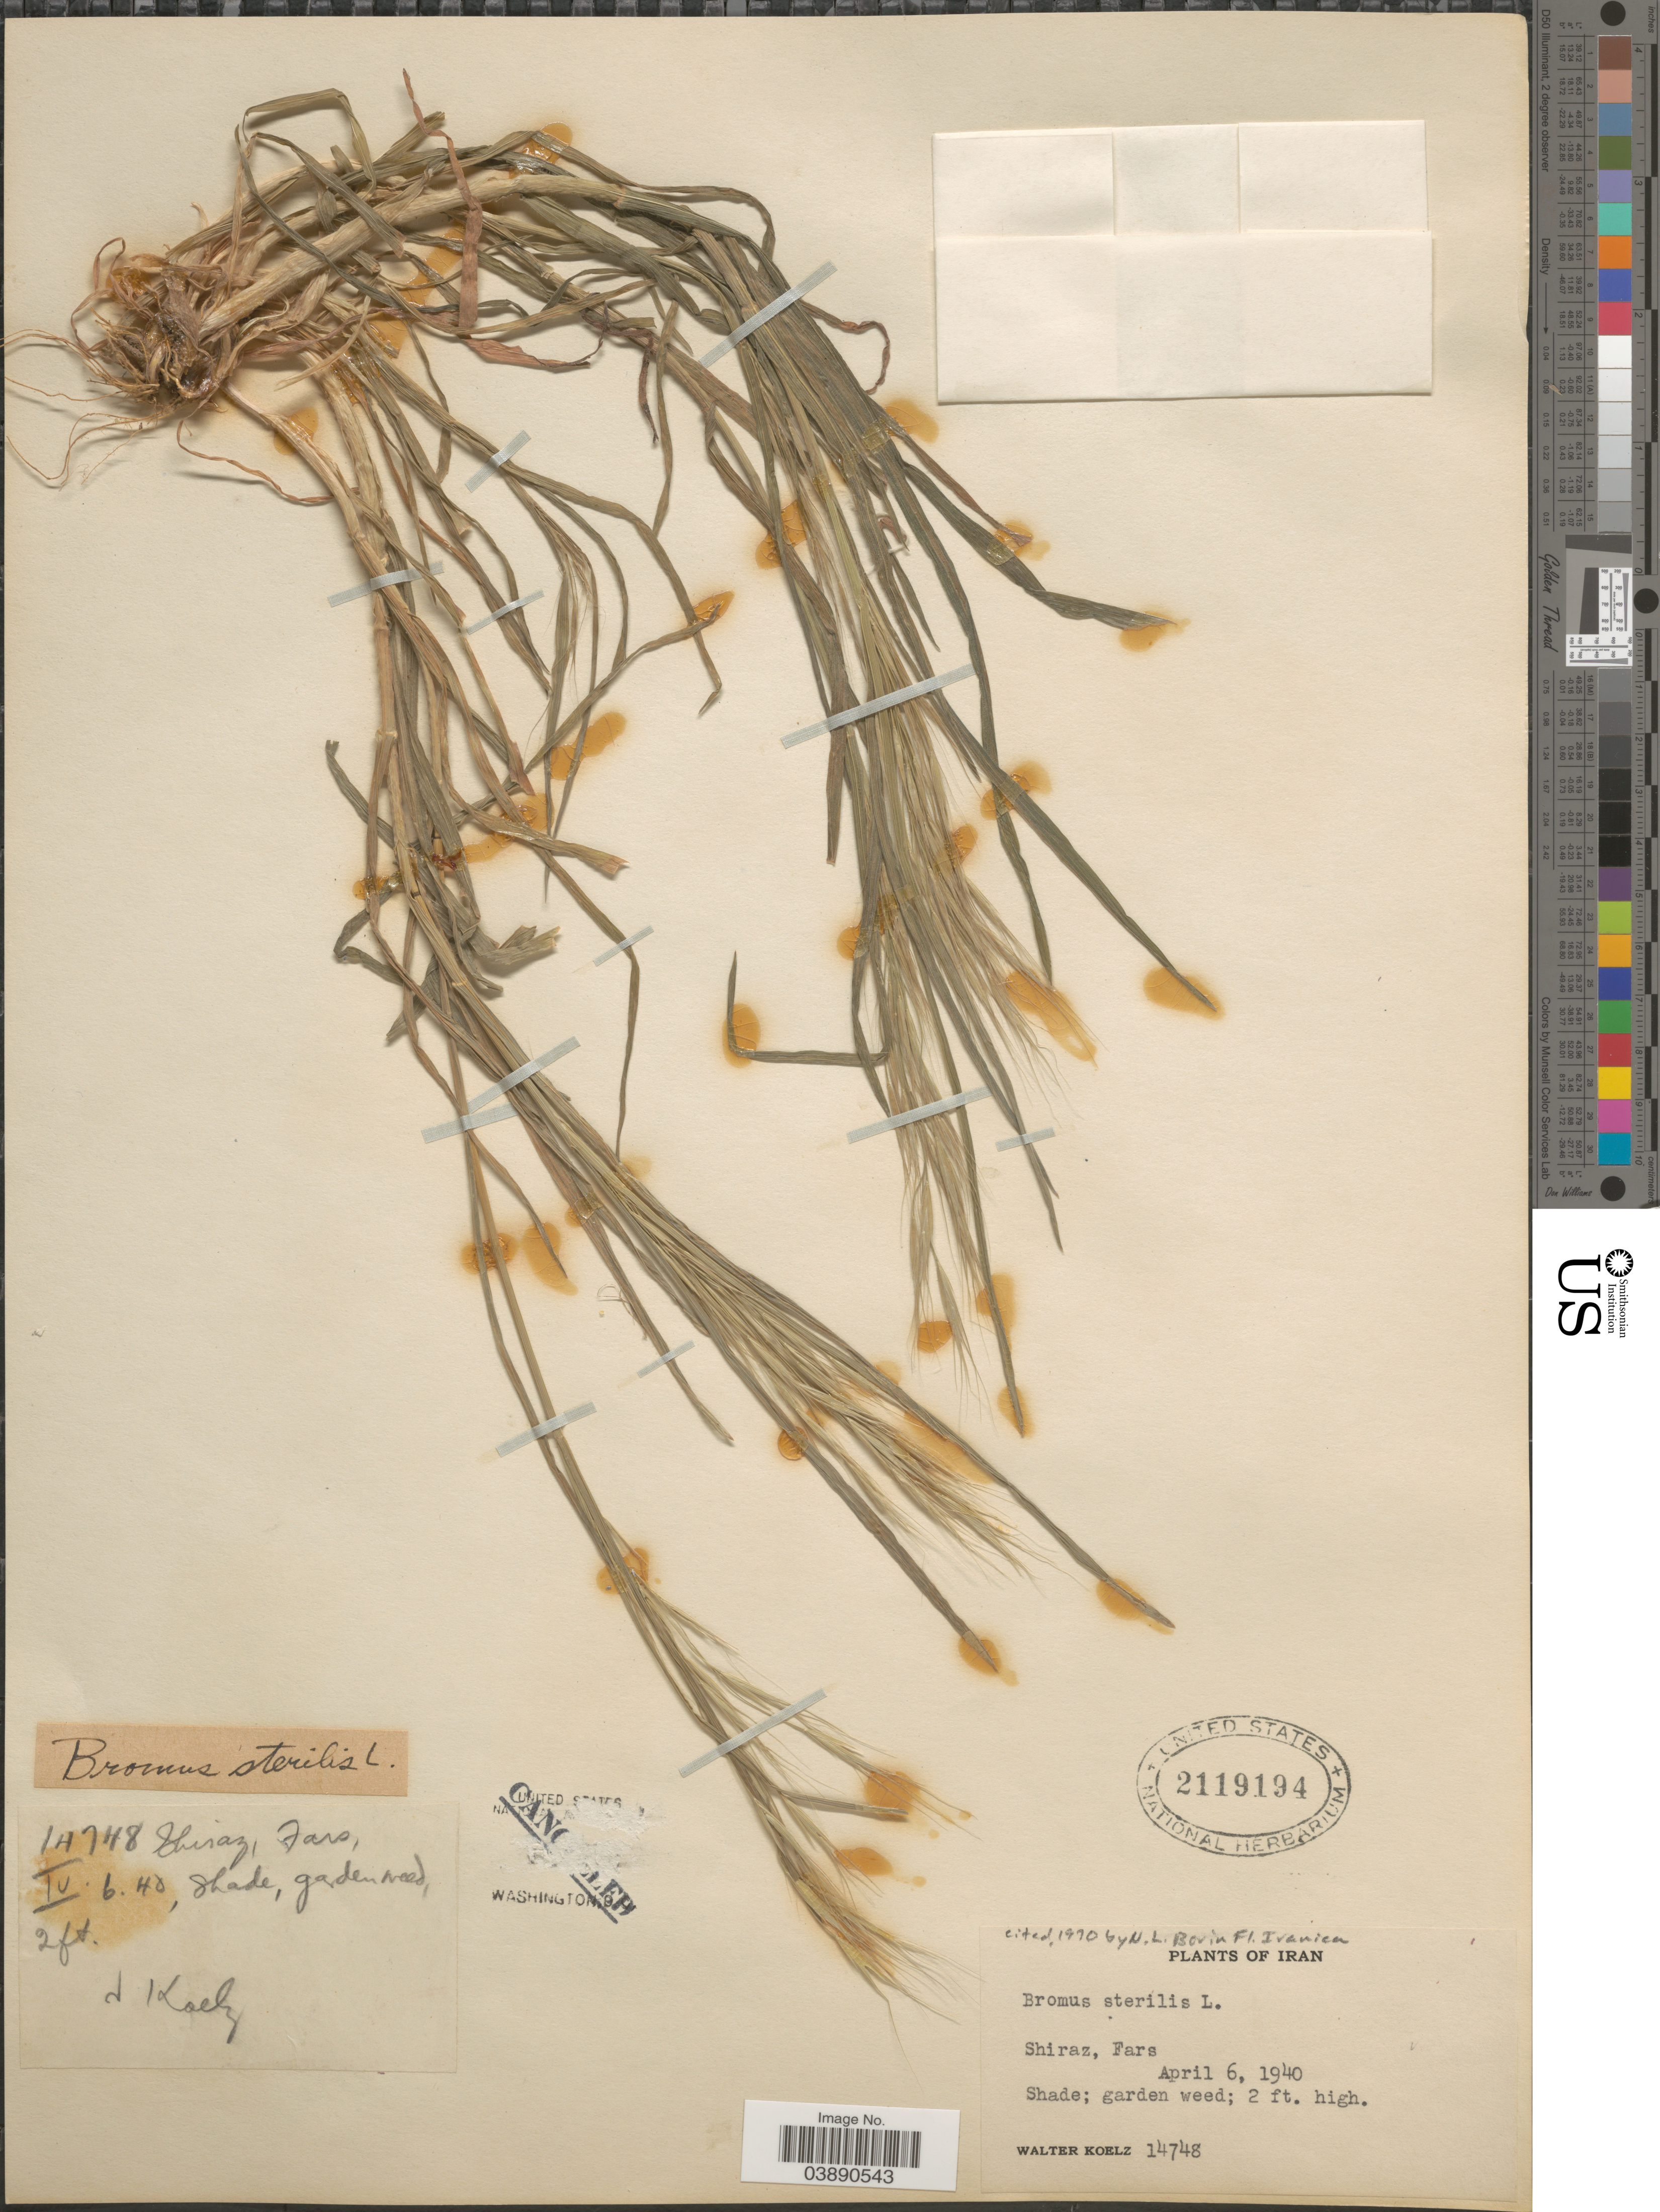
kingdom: Plantae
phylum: Tracheophyta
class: Liliopsida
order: Poales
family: Poaceae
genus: Bromus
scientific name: Bromus sterilis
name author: L.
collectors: W. N. Koelz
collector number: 14748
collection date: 1940-04-06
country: Iran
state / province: Fars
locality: Shiraz.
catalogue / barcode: US 2119194